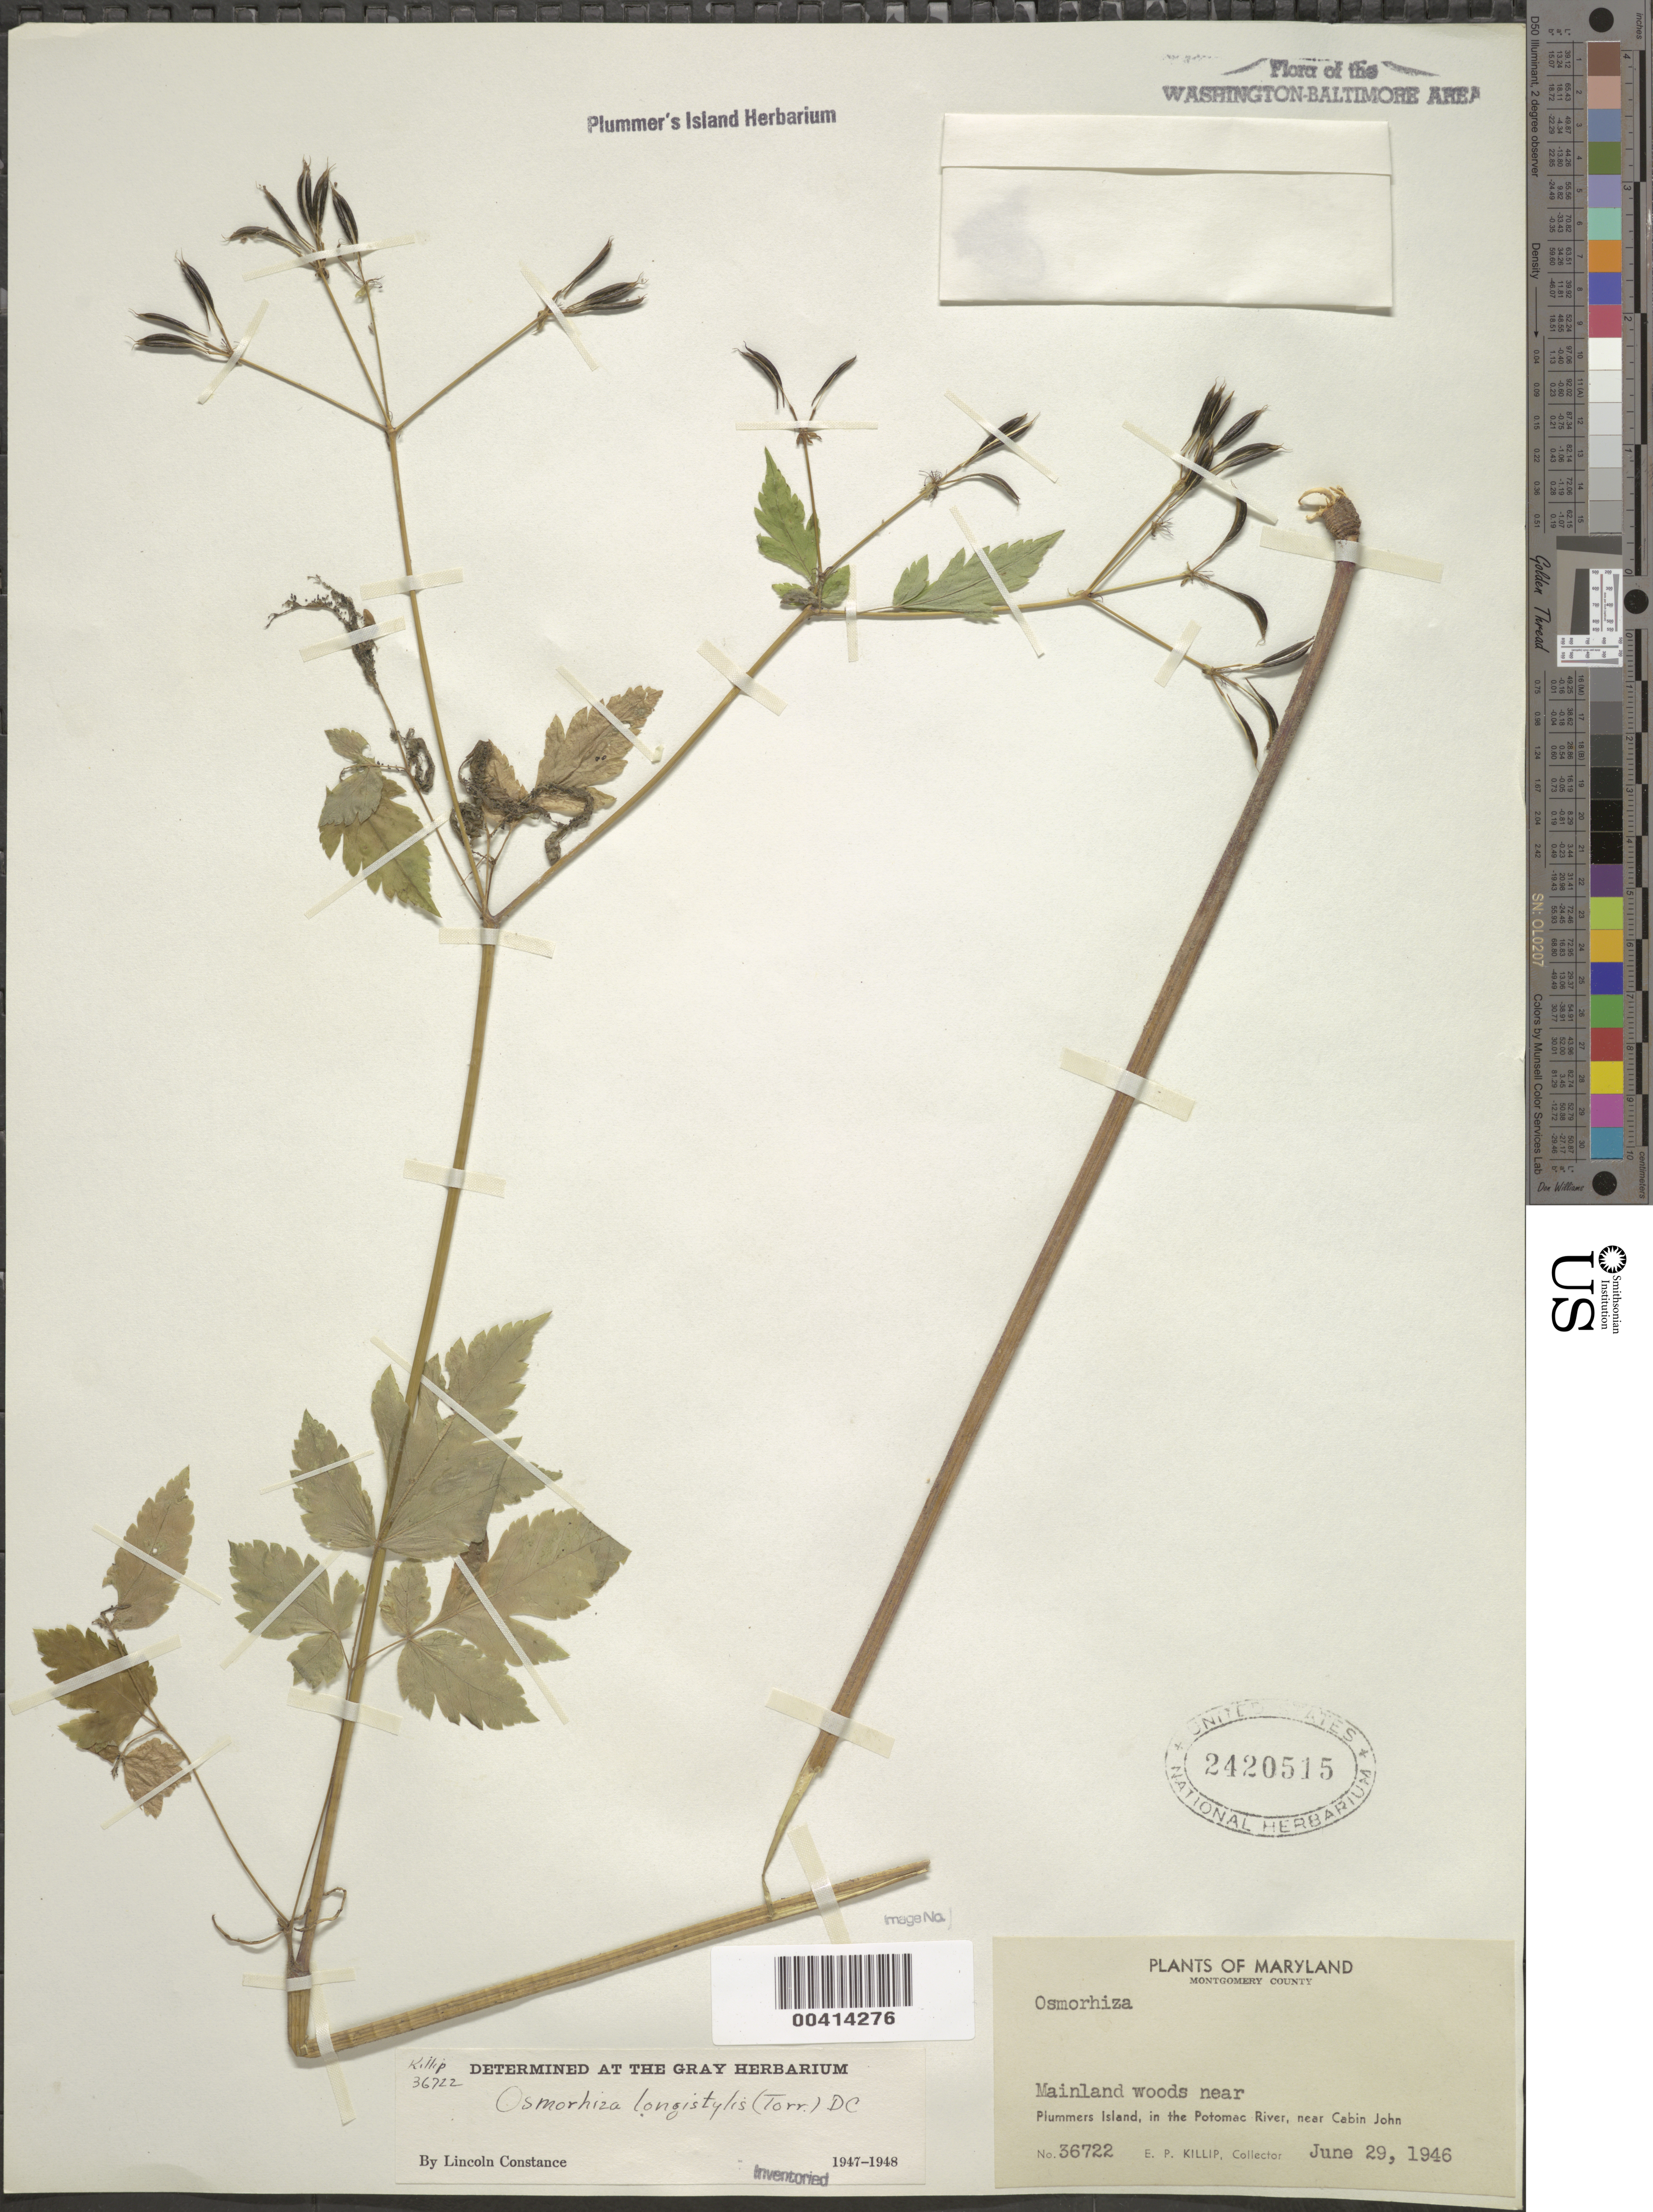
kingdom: Plantae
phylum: Tracheophyta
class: Magnoliopsida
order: Apiales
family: Apiaceae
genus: Osmorhiza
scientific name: Osmorhiza longistylis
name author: (Torr.) DC.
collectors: E. P. Killip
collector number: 36722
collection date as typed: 29 Jun 1946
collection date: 1946-06-29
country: United States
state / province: Maryland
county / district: Montgomery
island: Plummers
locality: Plummer's Island; Woods near Plummers Island C. & O. Canal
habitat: Woods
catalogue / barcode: US 2420515